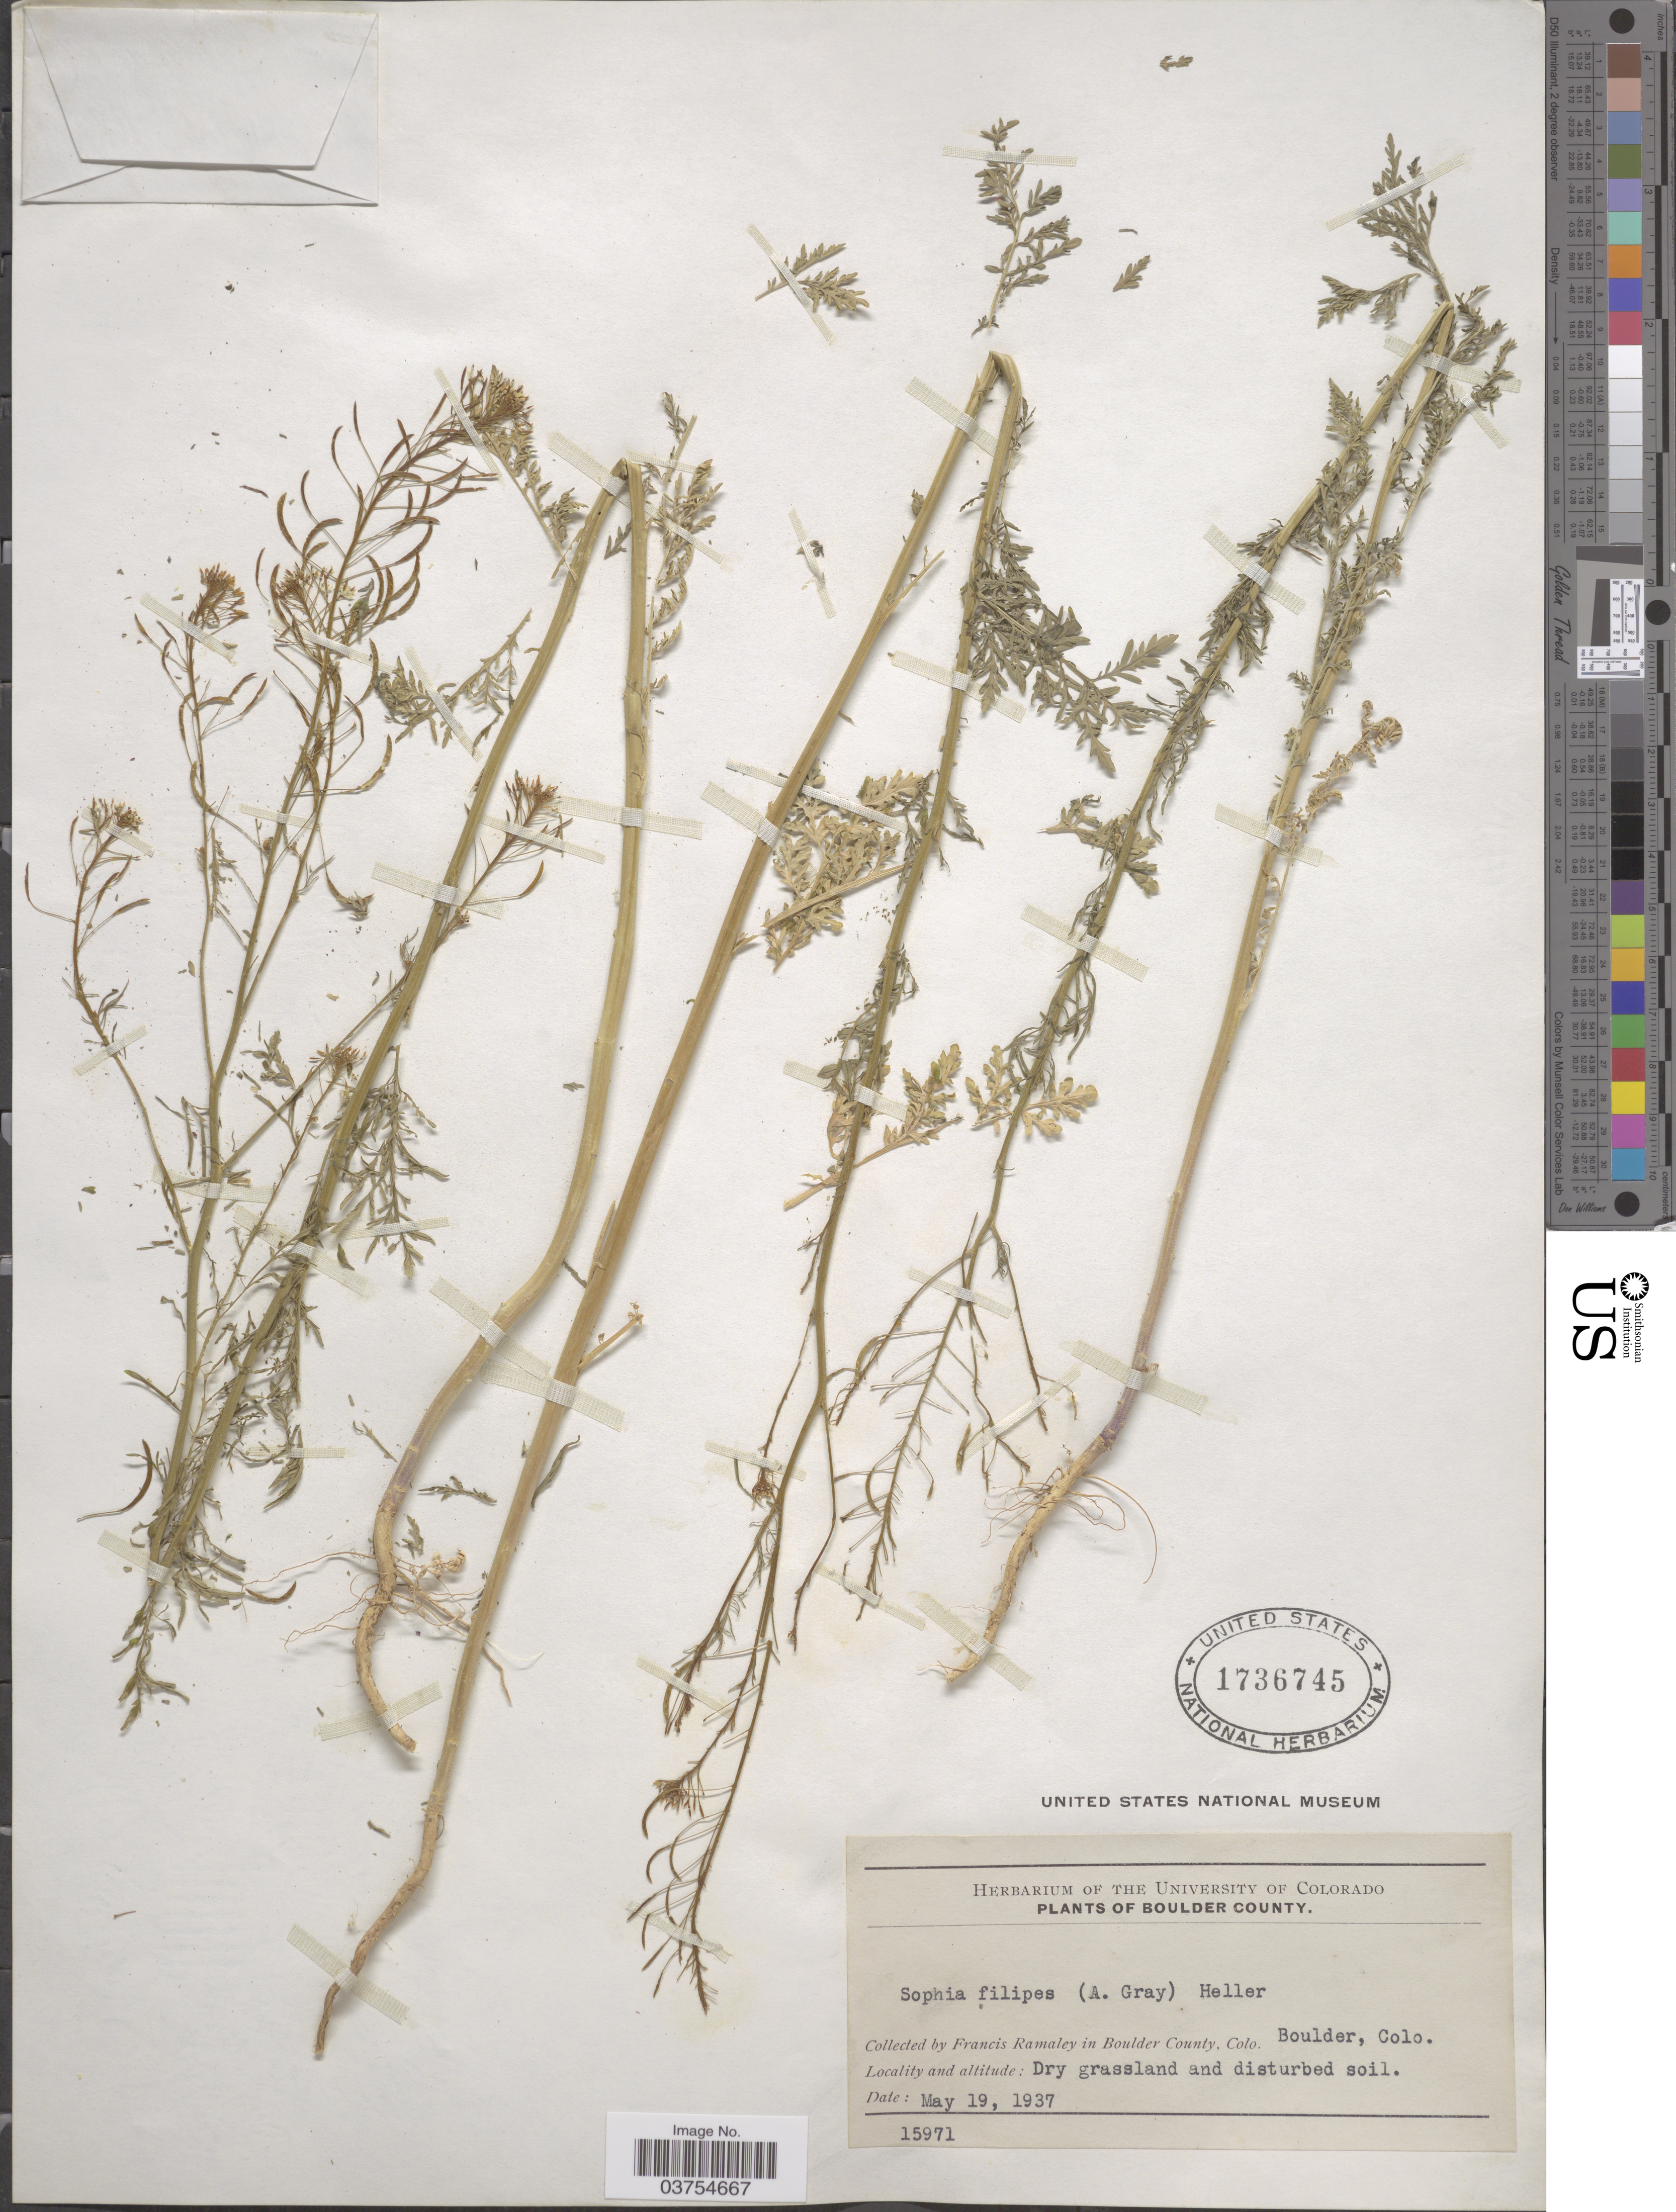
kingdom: Plantae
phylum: Tracheophyta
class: Magnoliopsida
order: Brassicales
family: Brassicaceae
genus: Descurainia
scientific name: Descurainia pinnata subsp. filipes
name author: (A. Gray) Detling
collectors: F. Ramaley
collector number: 15971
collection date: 1937-05-19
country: United States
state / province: Colorado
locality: Boulder County, Boulder.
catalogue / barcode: US 1736745